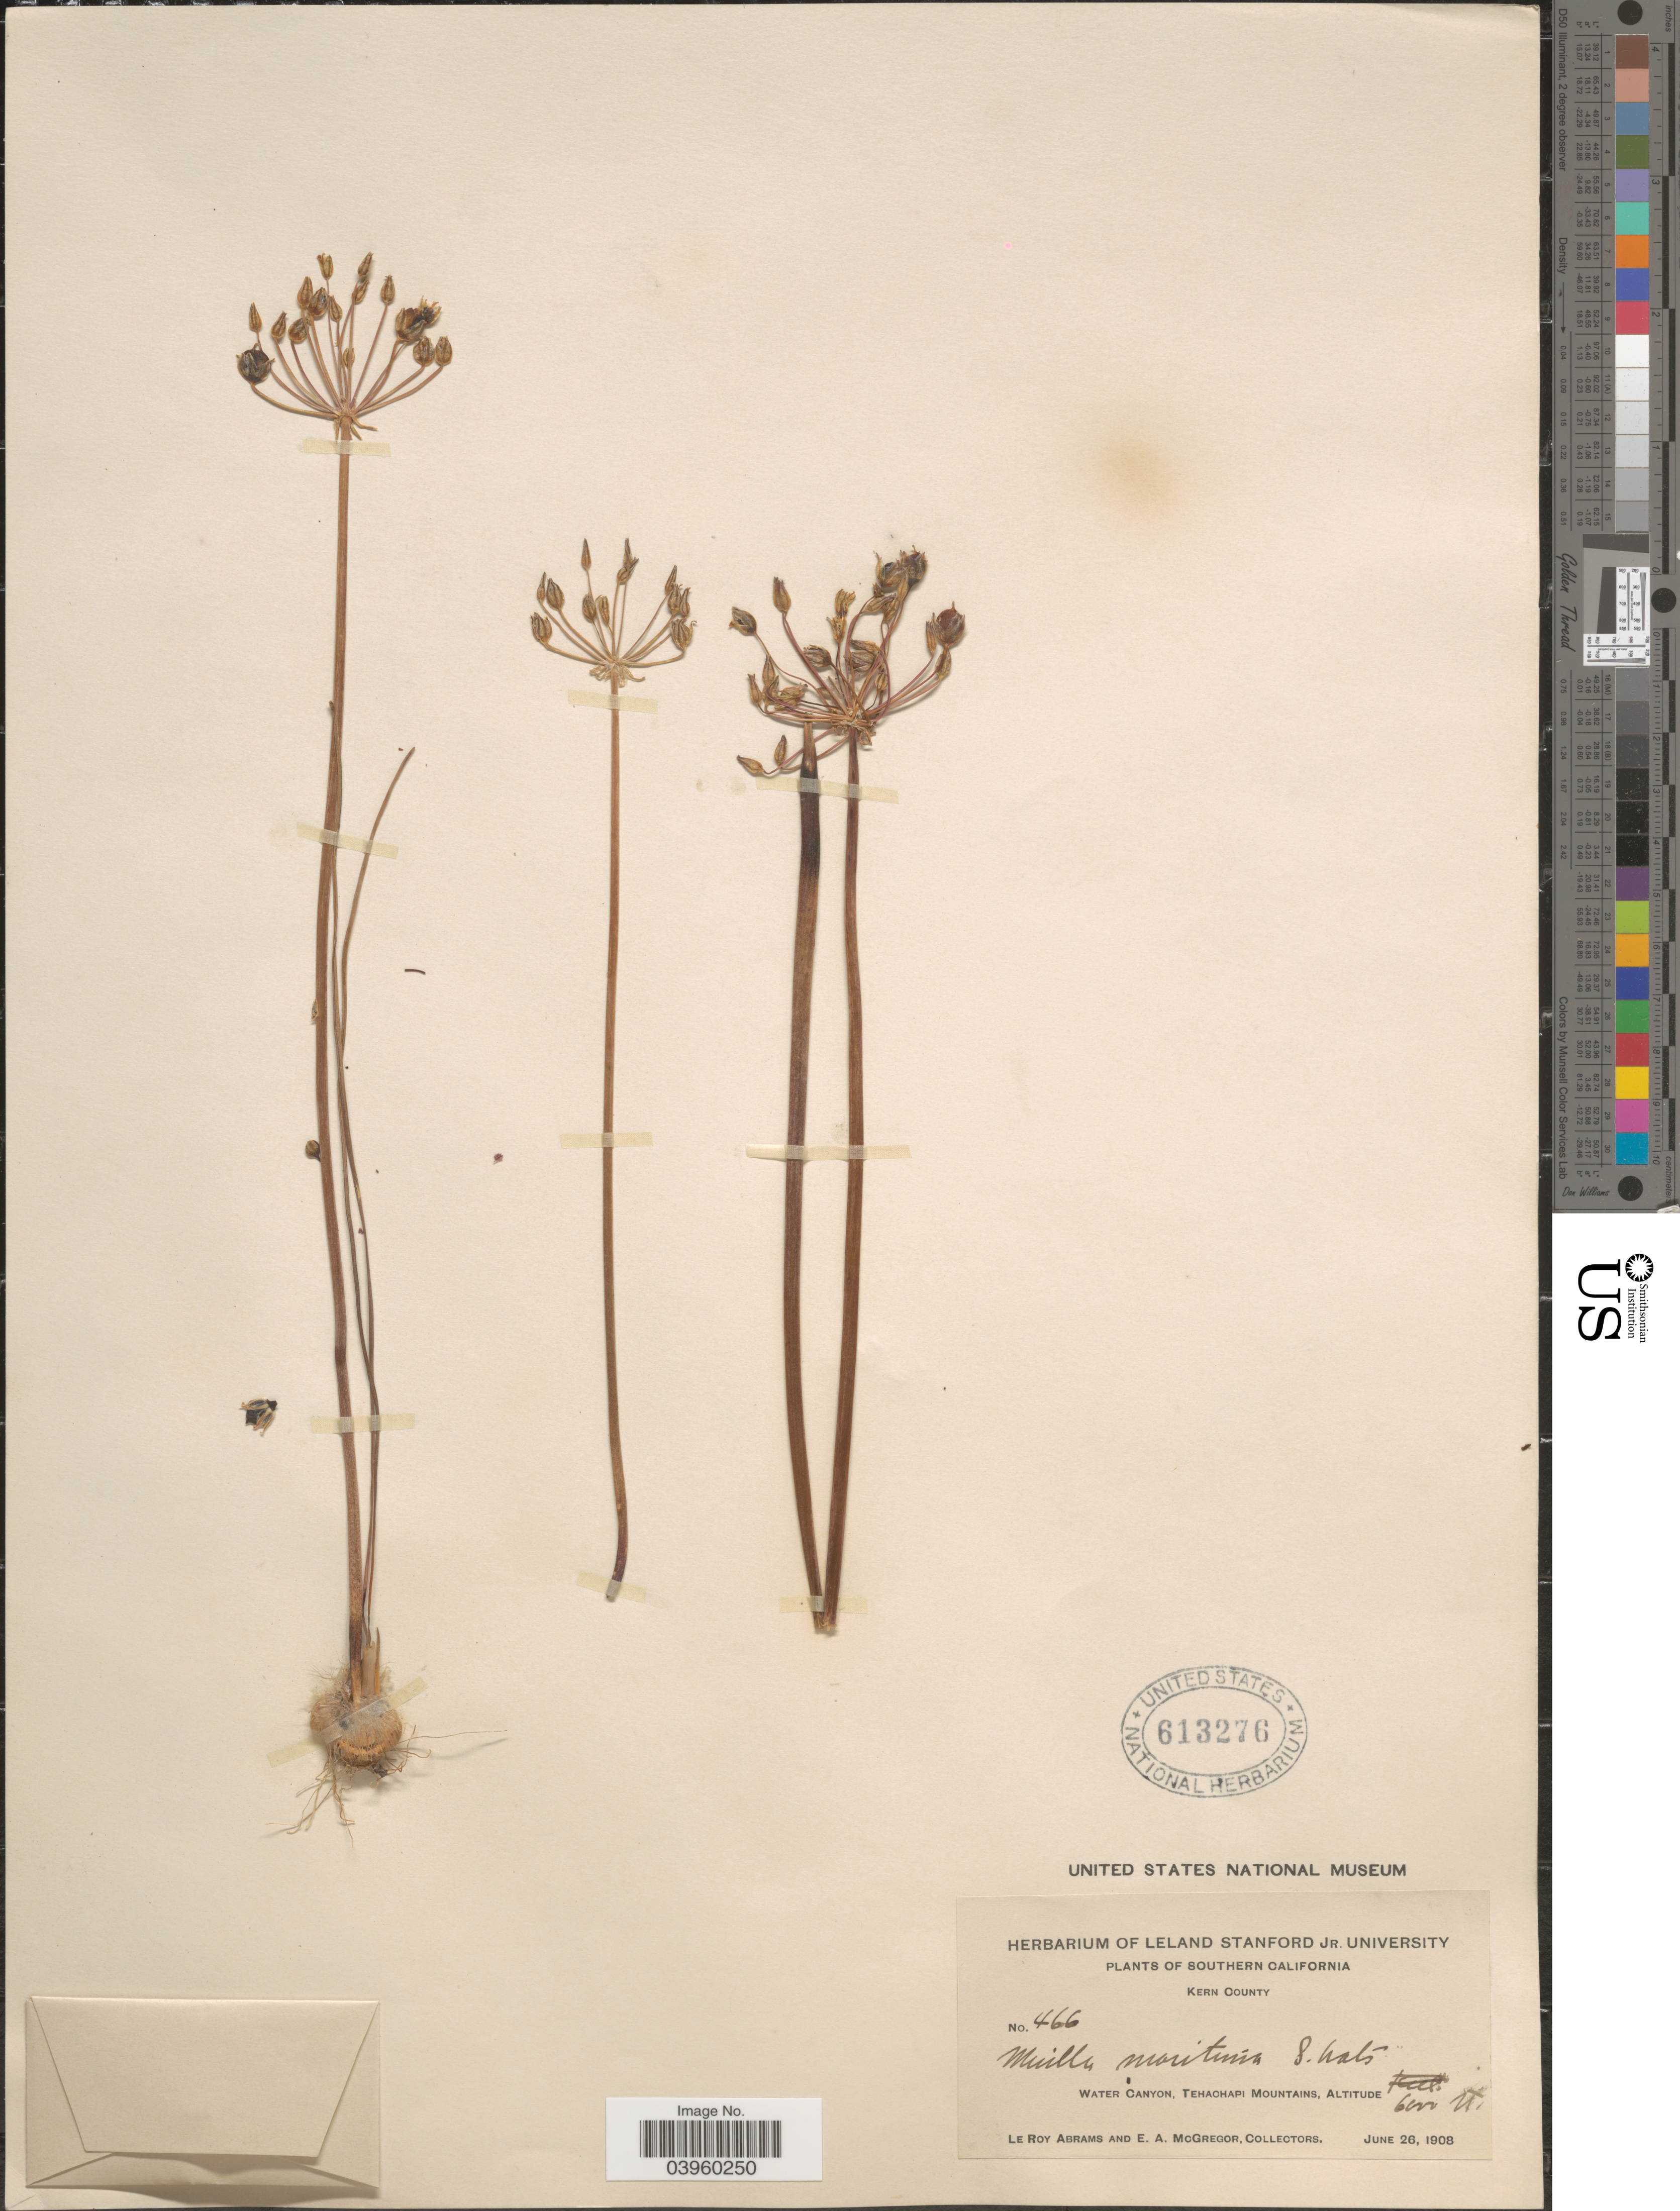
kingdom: Plantae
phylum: Tracheophyta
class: Liliopsida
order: Asparagales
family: Asparagaceae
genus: Muilla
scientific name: Muilla serotina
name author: Greene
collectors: L. Abrams & E. A. McGregor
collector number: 466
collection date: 1908-06-26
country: United States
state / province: California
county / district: Kern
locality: Southern California. Kern County. Water Canyon, Tehachapi Mountains.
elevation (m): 1829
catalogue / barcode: US 613276